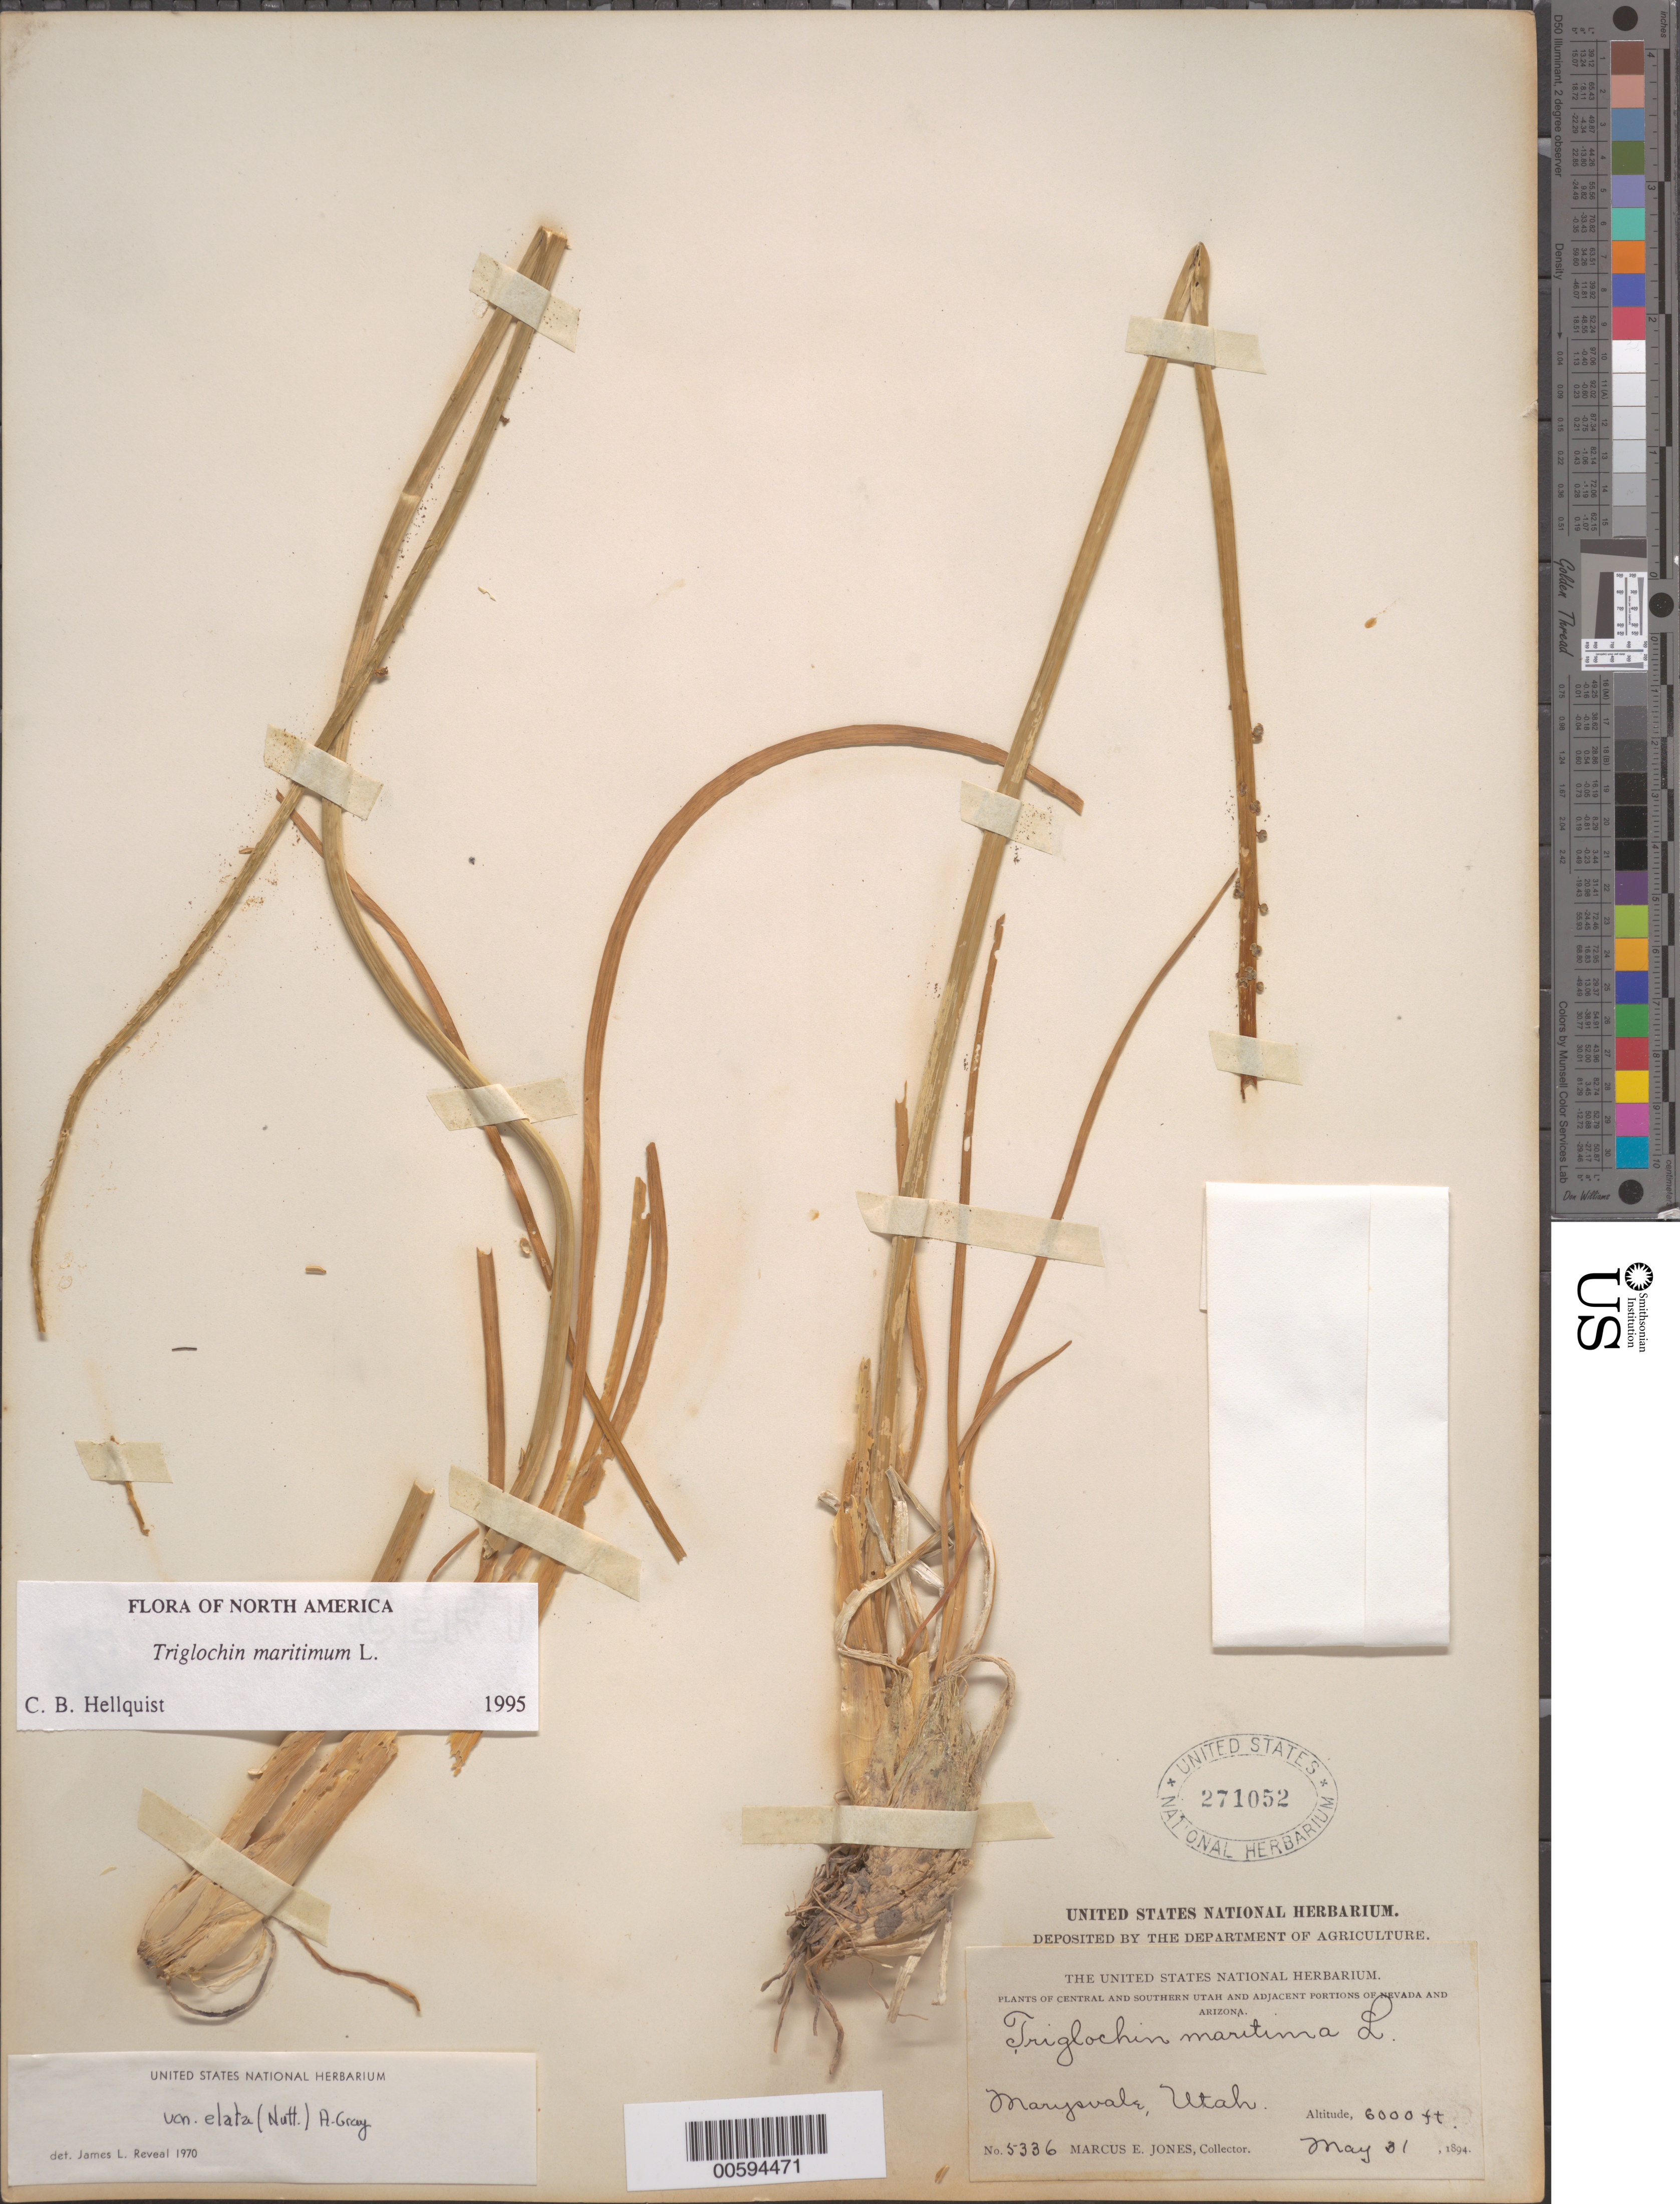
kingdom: Plantae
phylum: Tracheophyta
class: Liliopsida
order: Alismatales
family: Juncaginaceae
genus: Triglochin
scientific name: Triglochin maritima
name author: L.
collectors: M. E. Jones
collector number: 5336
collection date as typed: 31 May 1894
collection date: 1894-05-31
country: United States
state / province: Utah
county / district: Piute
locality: Marysvale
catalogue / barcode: US 271052